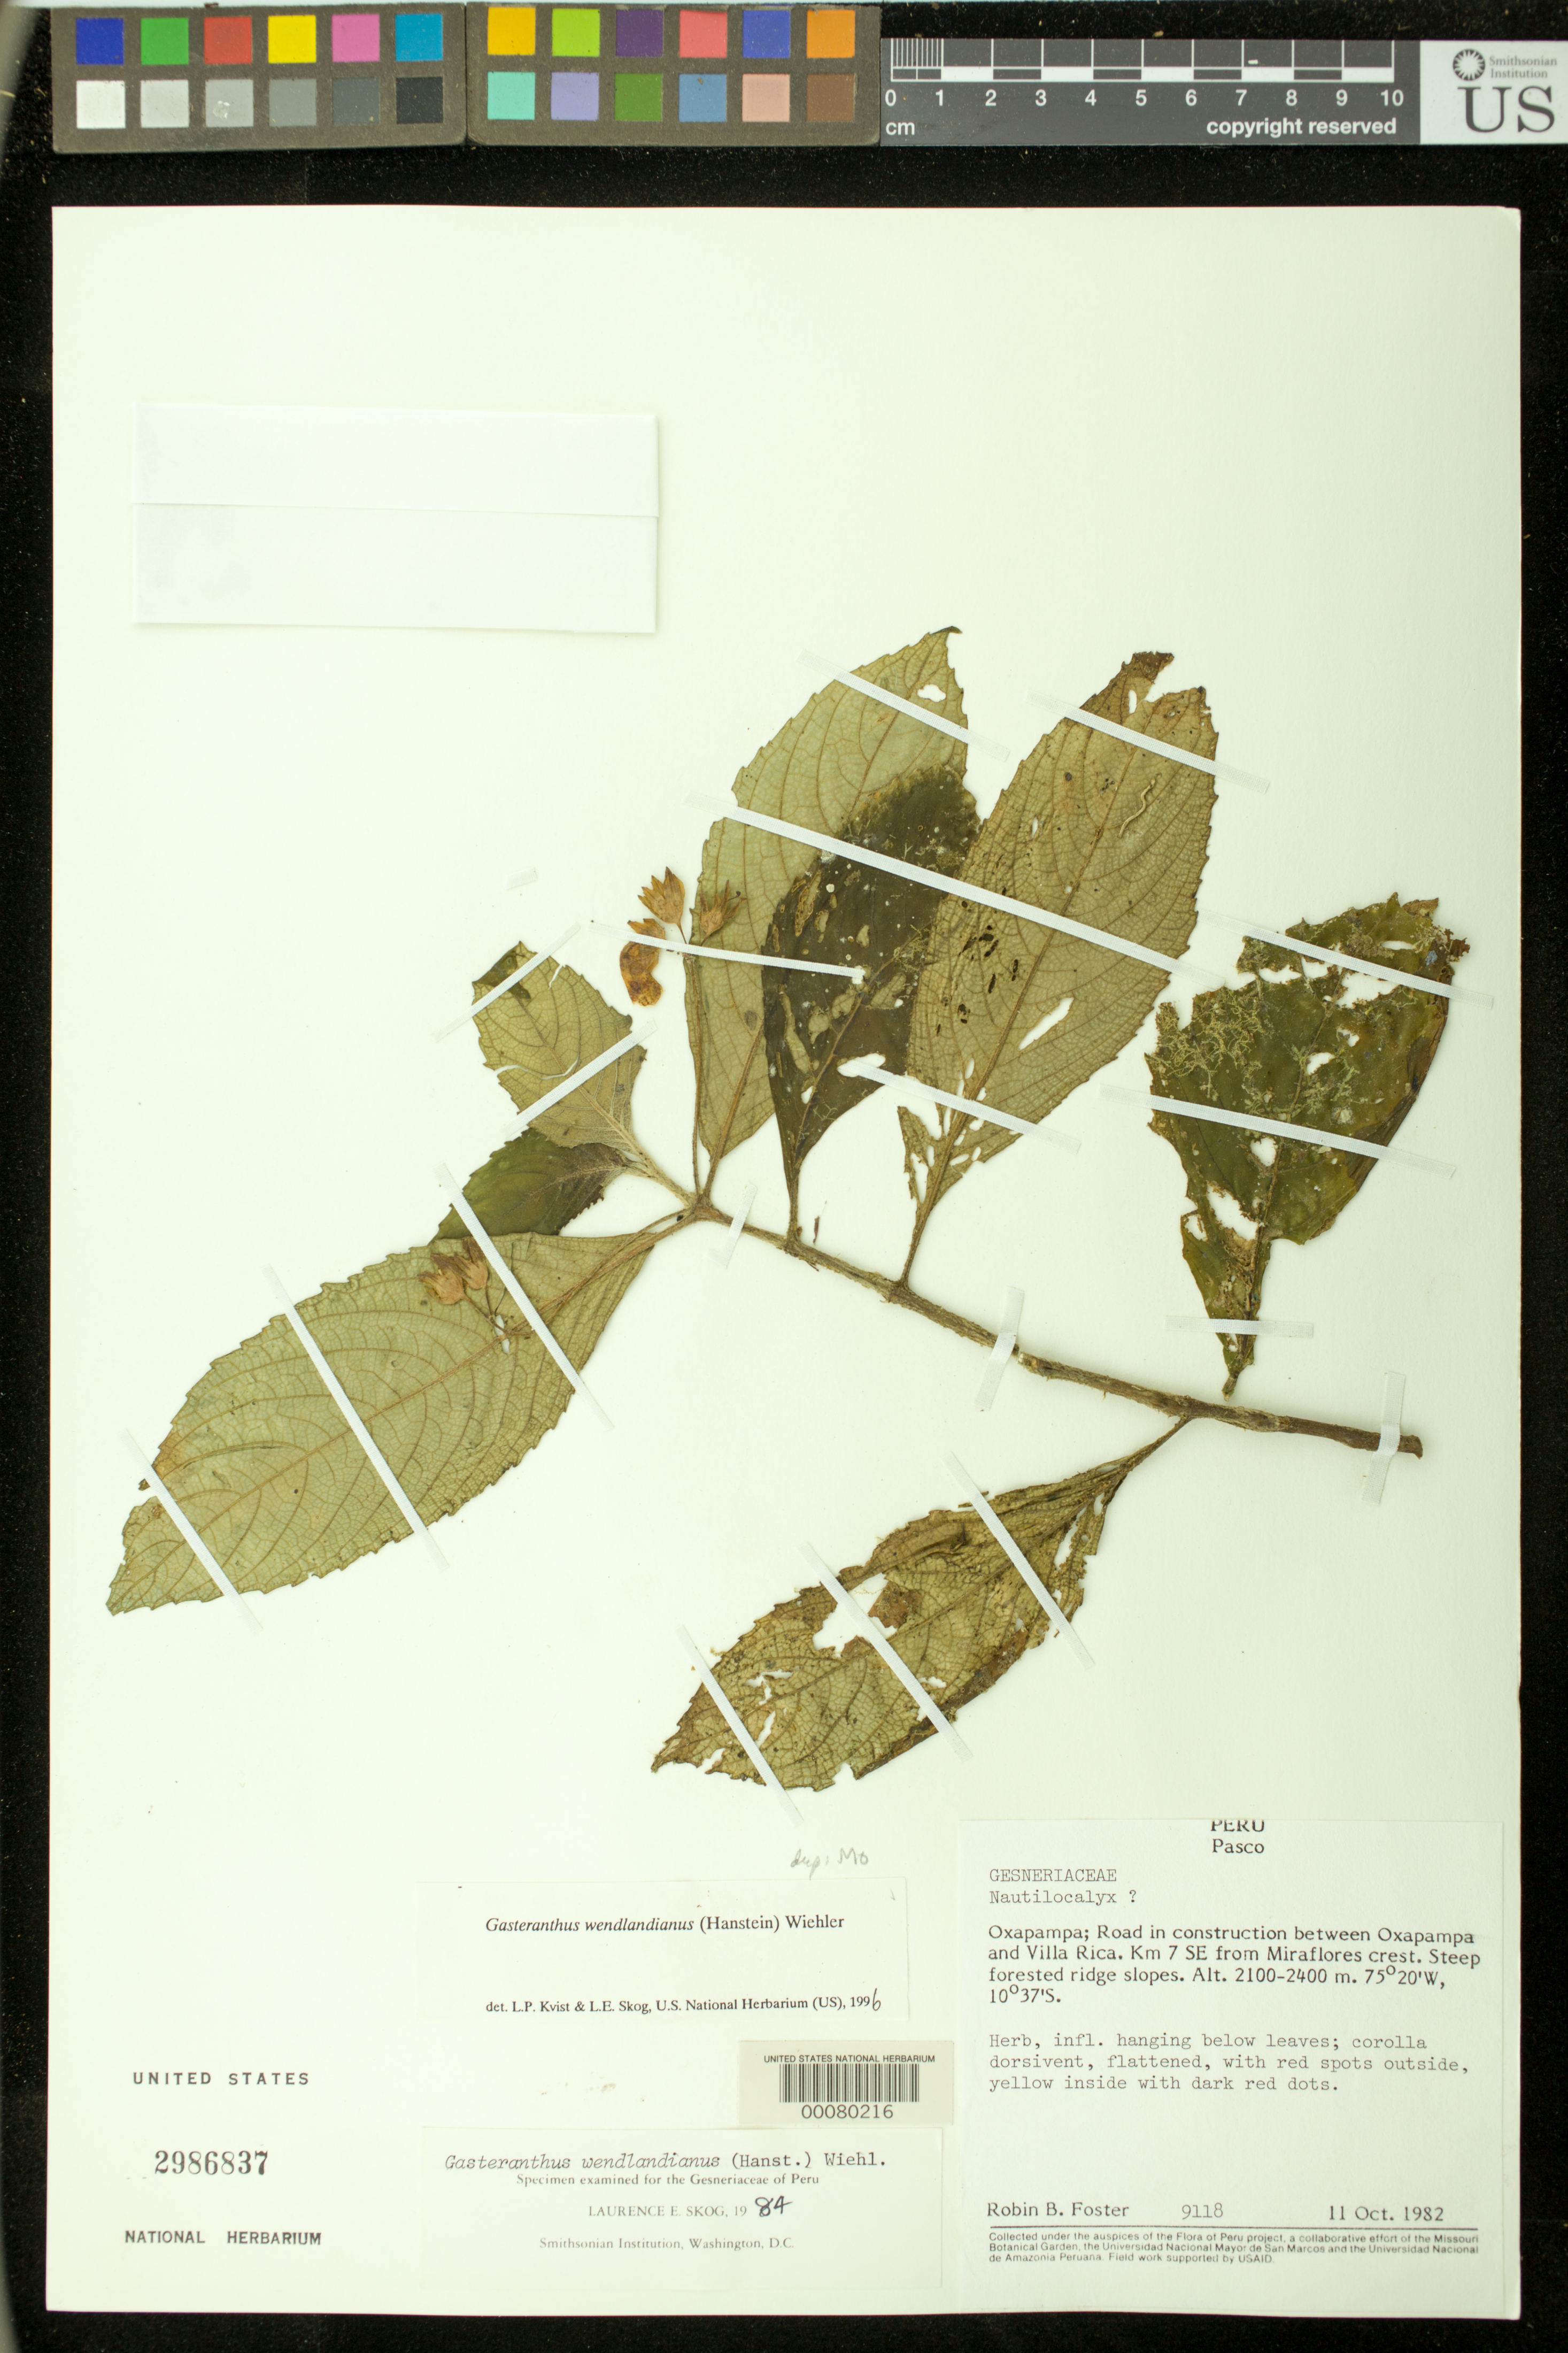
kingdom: Plantae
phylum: Tracheophyta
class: Magnoliopsida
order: Lamiales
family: Gesneriaceae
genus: Gasteranthus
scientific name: Gasteranthus wendlandianus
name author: (Hanst.) Wiehler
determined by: Skog, Laurence E.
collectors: R. B. Foster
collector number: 9118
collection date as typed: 11 Oct 1982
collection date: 1982-10-11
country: Peru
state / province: Pasco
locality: Oxapampa; road in construction between Oxapampa and Villa Rica, km 7 SE from Miraflores crest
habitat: Steep forested ridge slopes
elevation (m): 2100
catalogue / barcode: US 2986837